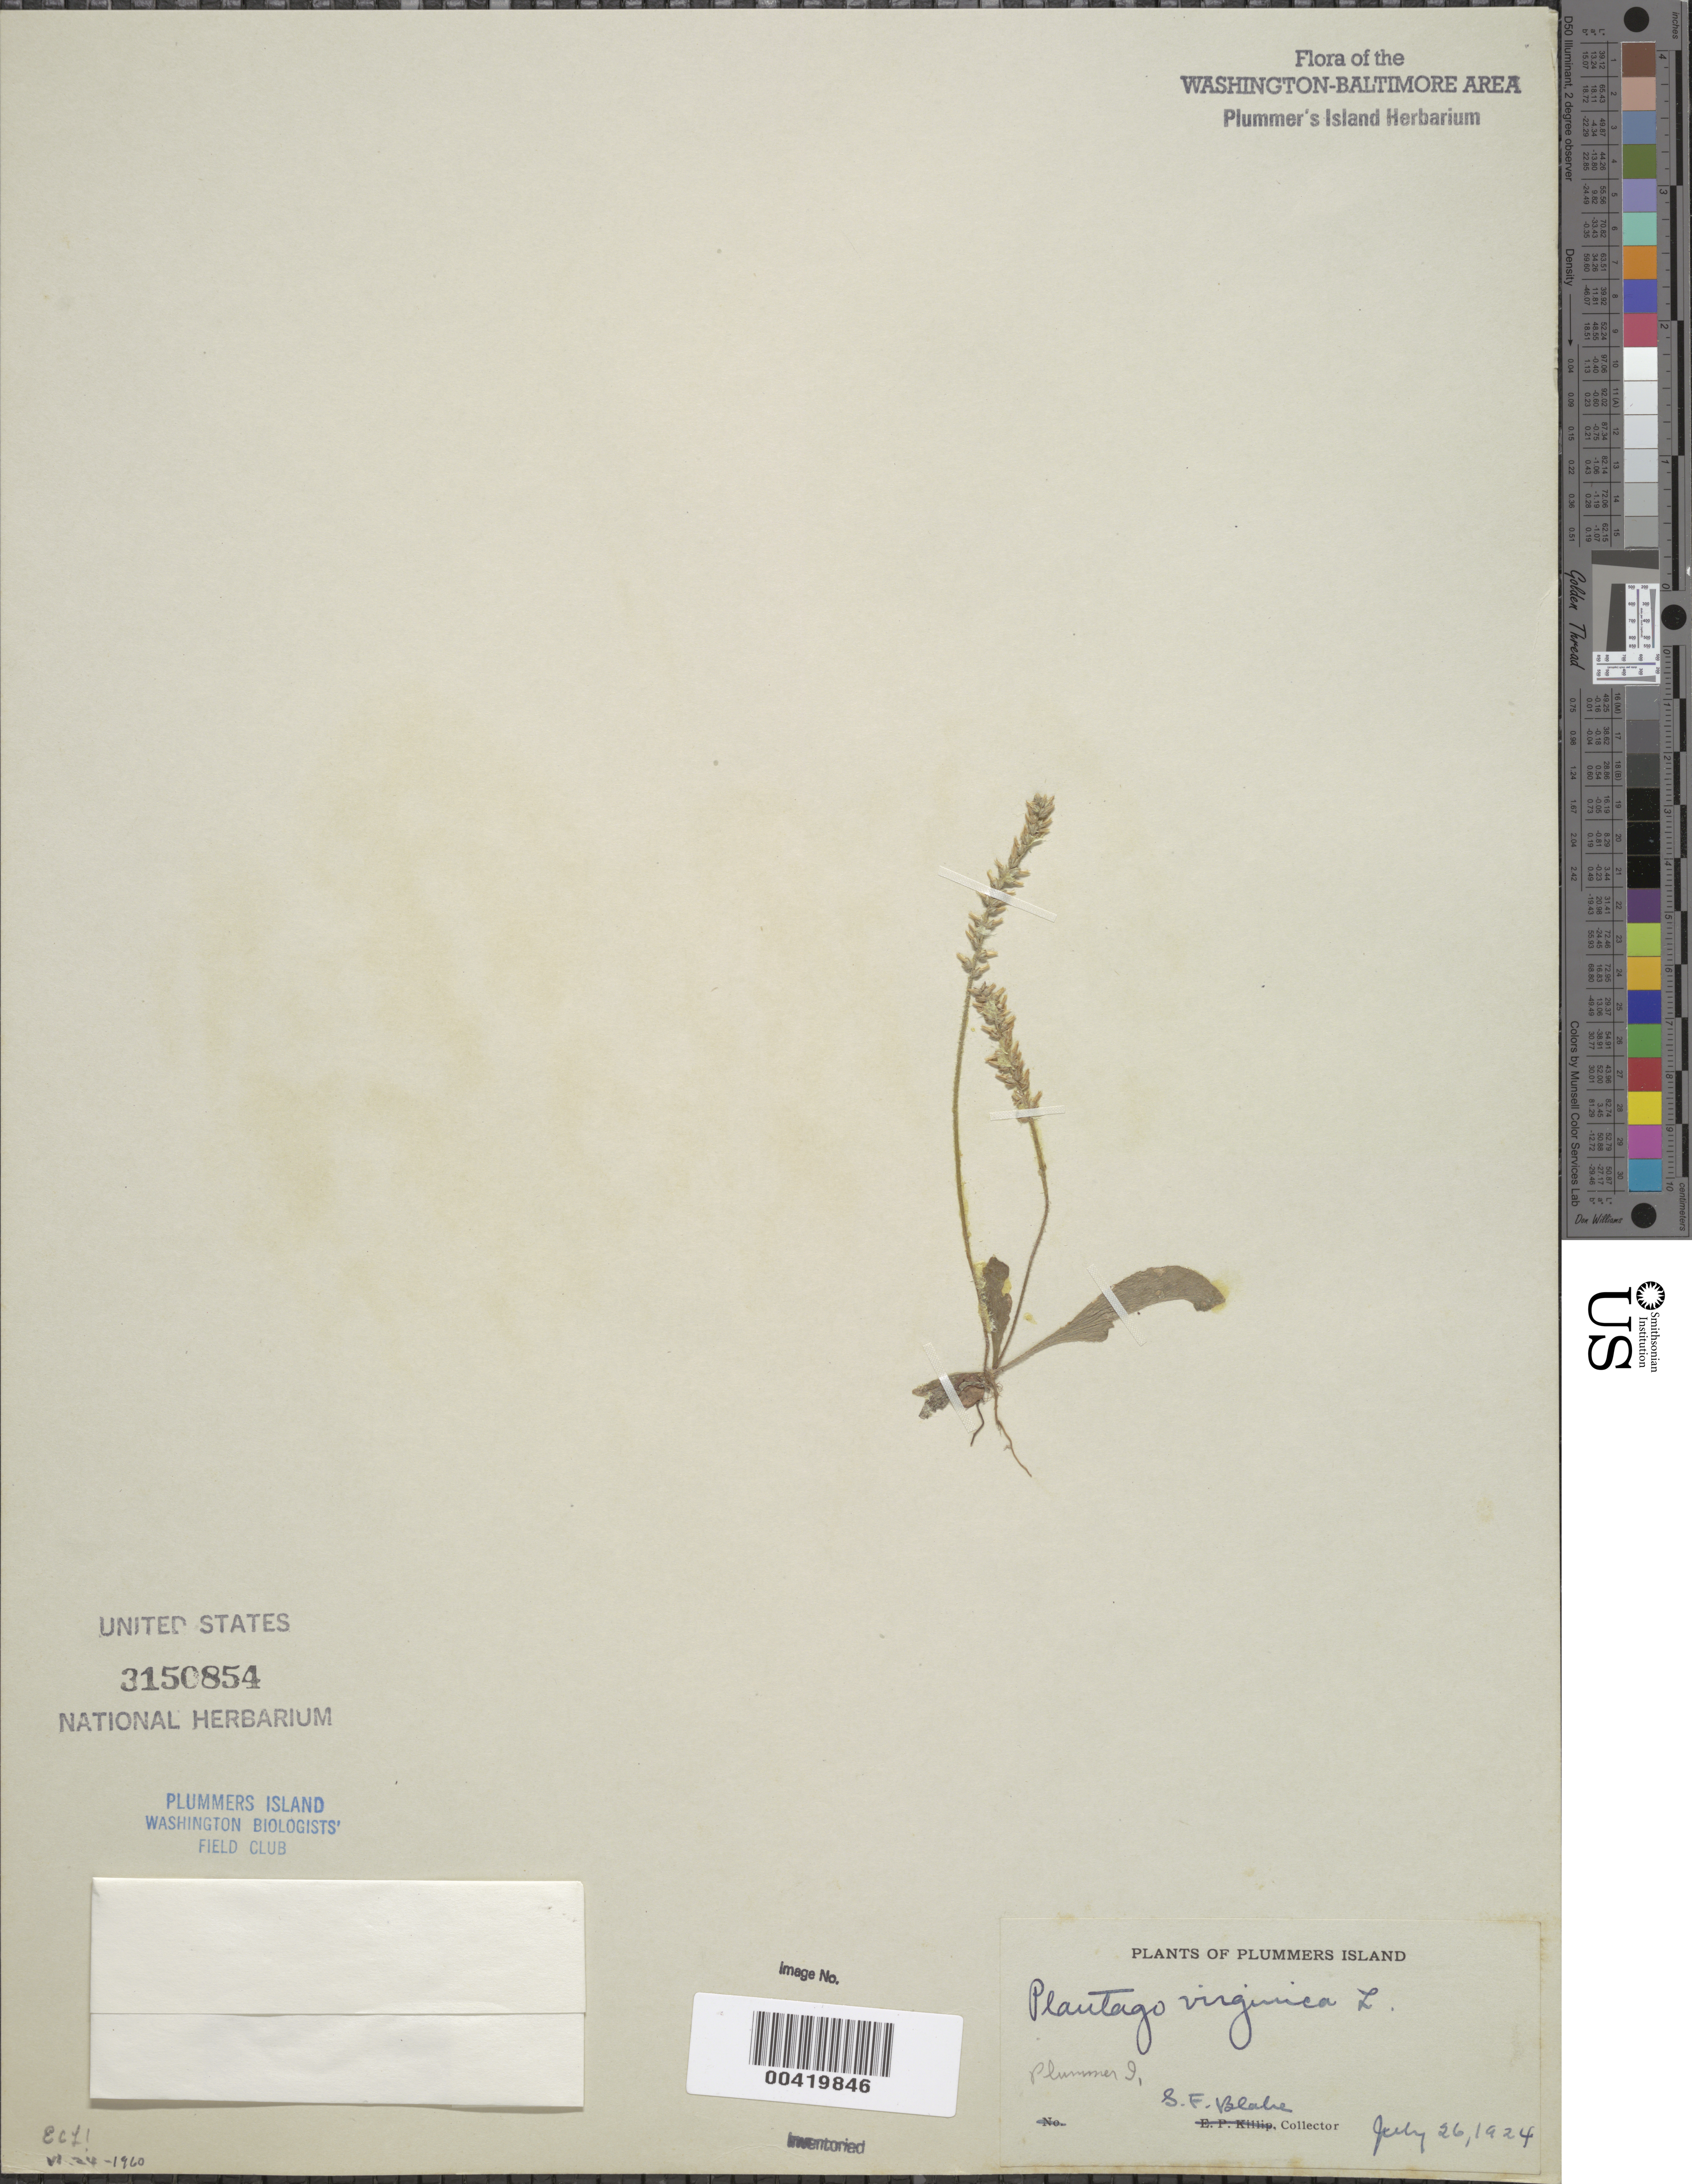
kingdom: Plantae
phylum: Tracheophyta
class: Magnoliopsida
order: Lamiales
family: Plantaginaceae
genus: Plantago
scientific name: Plantago virginica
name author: L.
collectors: S. Blake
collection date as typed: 26 Jul 1924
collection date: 1924-07-26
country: United States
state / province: Maryland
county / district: Montgomery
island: Plummers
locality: Plummer's Island C. & O. Canal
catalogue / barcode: US 3150854